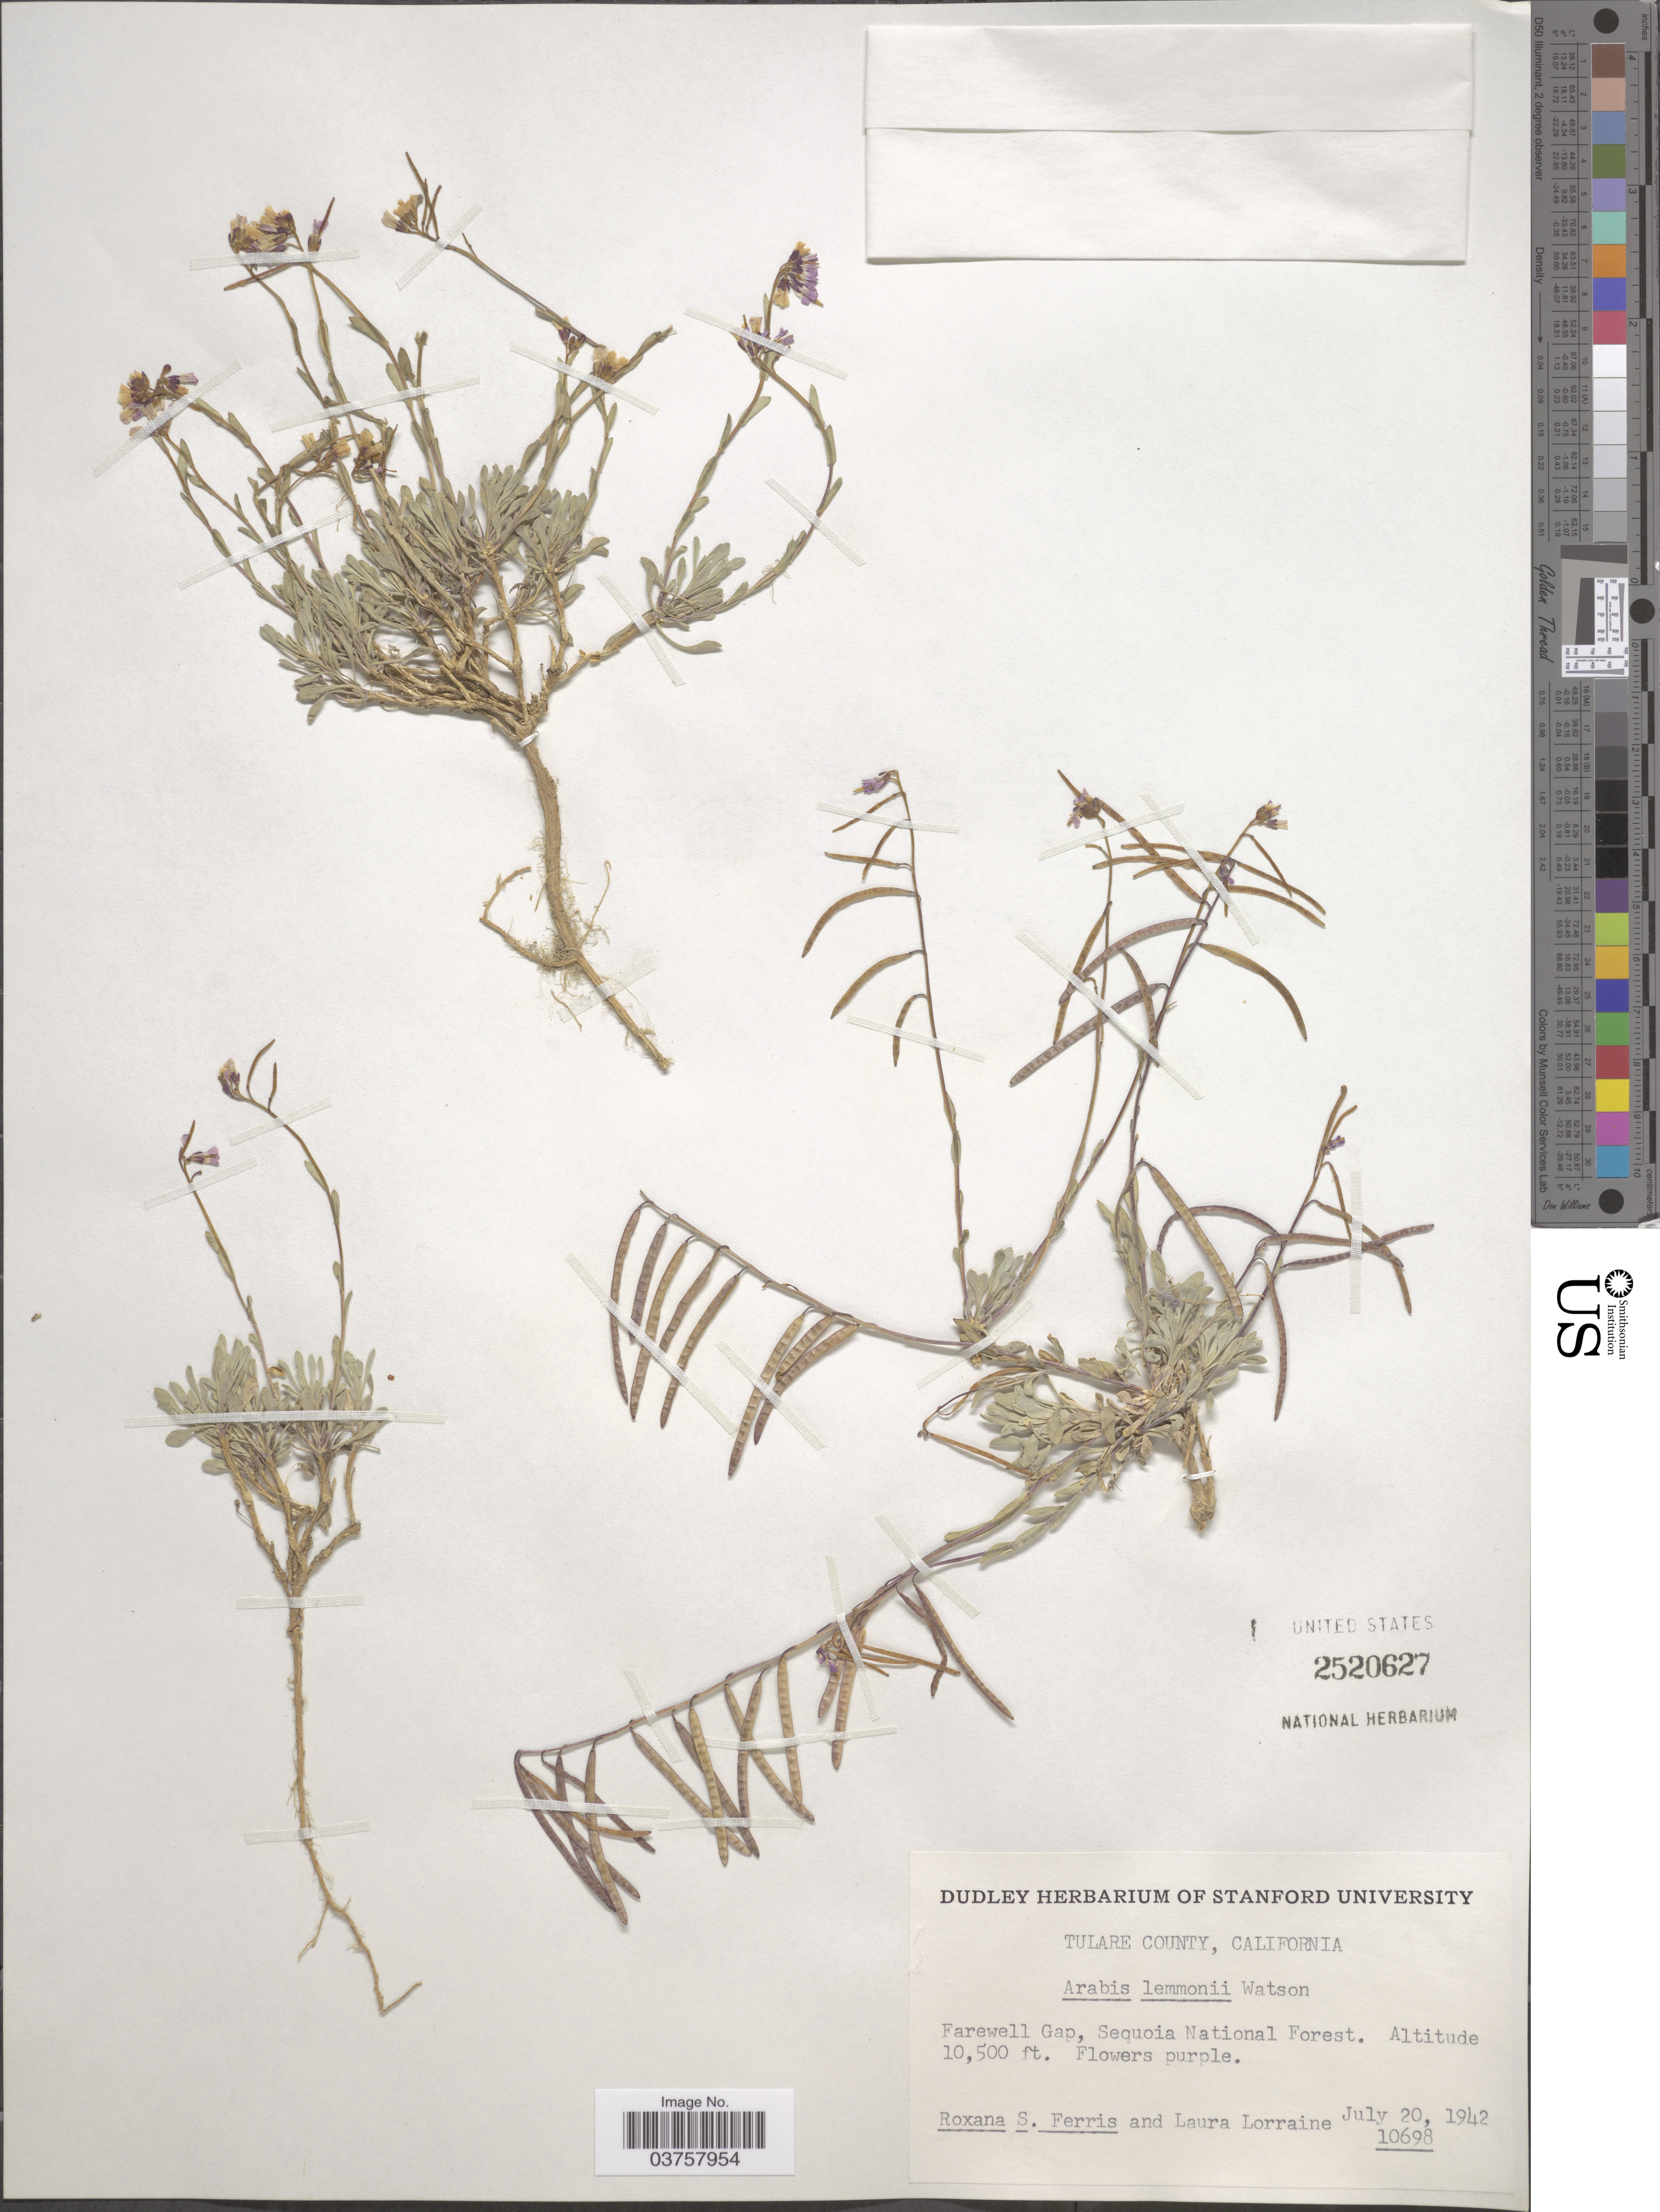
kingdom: Plantae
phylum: Tracheophyta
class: Magnoliopsida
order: Brassicales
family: Brassicaceae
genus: Arabis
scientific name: Arabis lemmonii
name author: S. Watson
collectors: R. S. Ferris & L. Lorraine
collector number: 10698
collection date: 1942-07-20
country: United States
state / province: California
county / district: Tulare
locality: Tulare County, Farewell Gap, Sequoia National Forest.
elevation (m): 3200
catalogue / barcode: US 2520627